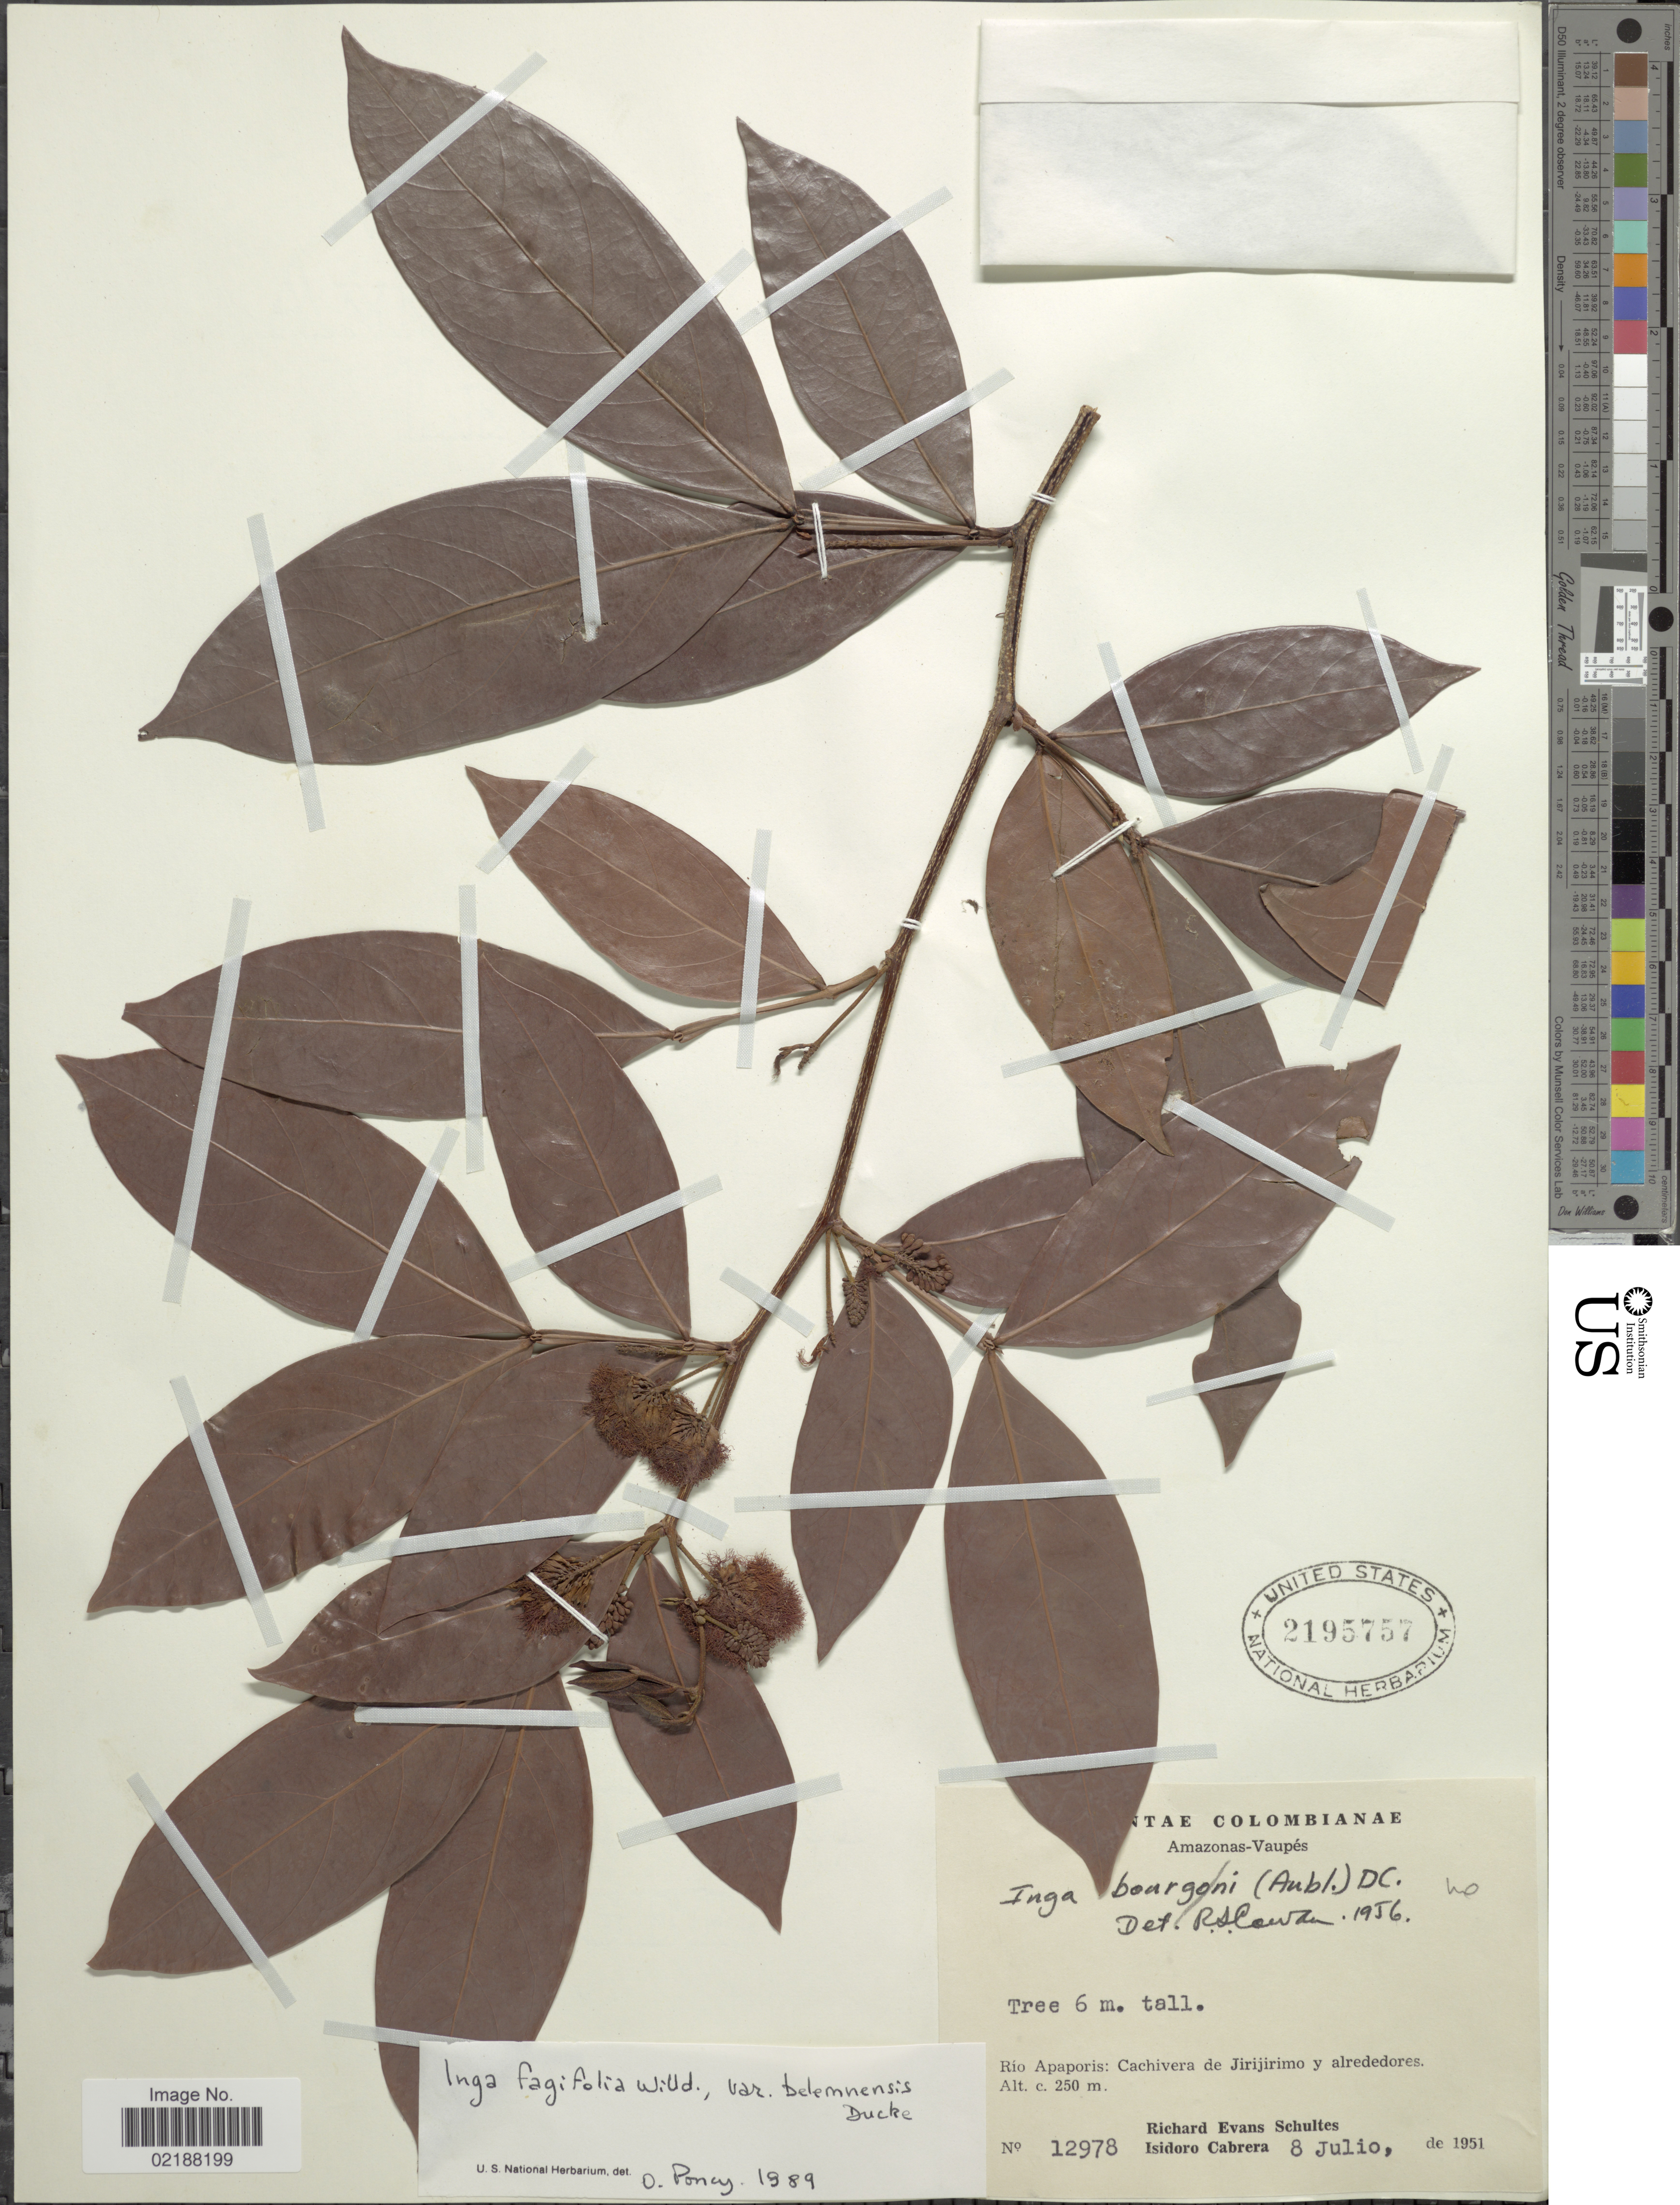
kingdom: Plantae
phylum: Tracheophyta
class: Magnoliopsida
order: Fabales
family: Fabaceae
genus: Inga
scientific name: Inga laurina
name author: (Sw.) Willd.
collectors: R. E. Schultes & I. Cabrera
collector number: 12978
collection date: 1951-07-08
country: Colombia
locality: Amazonas-Vaupés. Rio Apaporis: Cachivera de Jirijirimo y alrededores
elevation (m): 250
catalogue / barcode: US 2195757